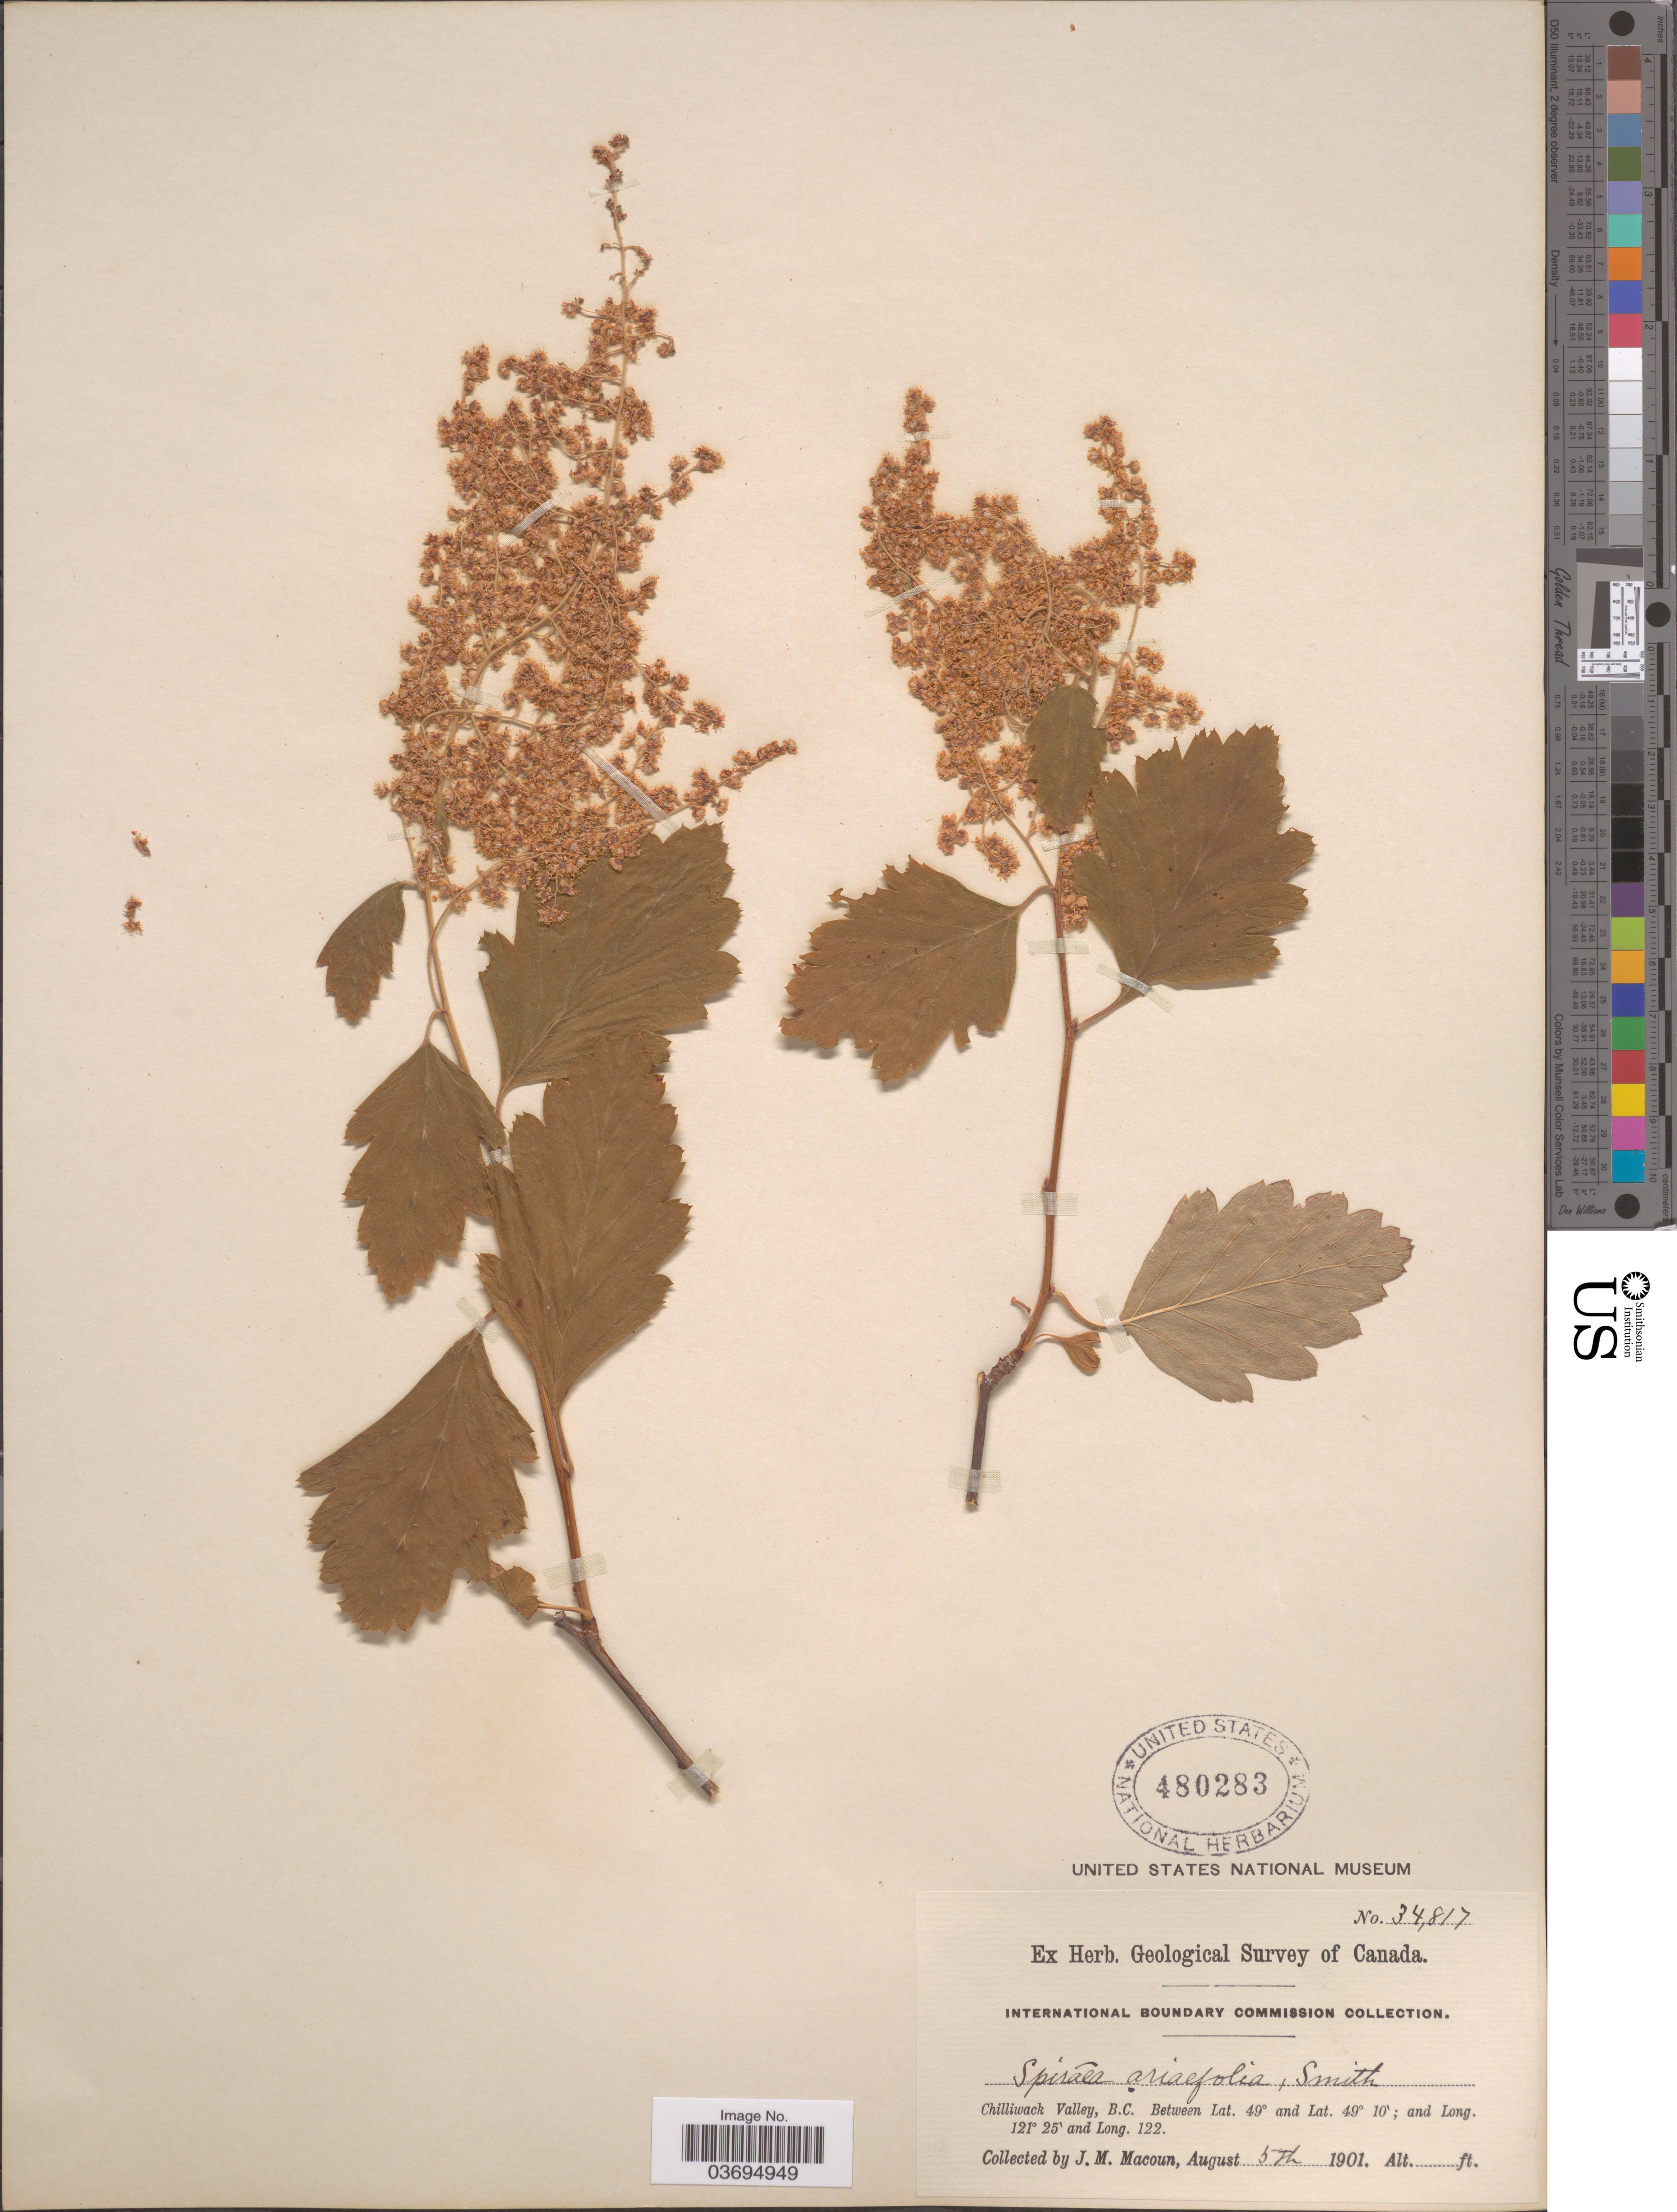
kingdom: Plantae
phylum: Tracheophyta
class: Magnoliopsida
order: Rosales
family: Rosaceae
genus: Holodiscus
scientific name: Holodiscus discolor var. discolor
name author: (Pursh) Maxim.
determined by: Strong, Mark T., (BOT), Smithsonian Institution - National Museum of Natural History (UNITED STATES)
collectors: J. M. Macoun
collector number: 34817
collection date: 1901-08-05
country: Canada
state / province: British Columbia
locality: Chilliwack Valley.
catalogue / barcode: US 480283